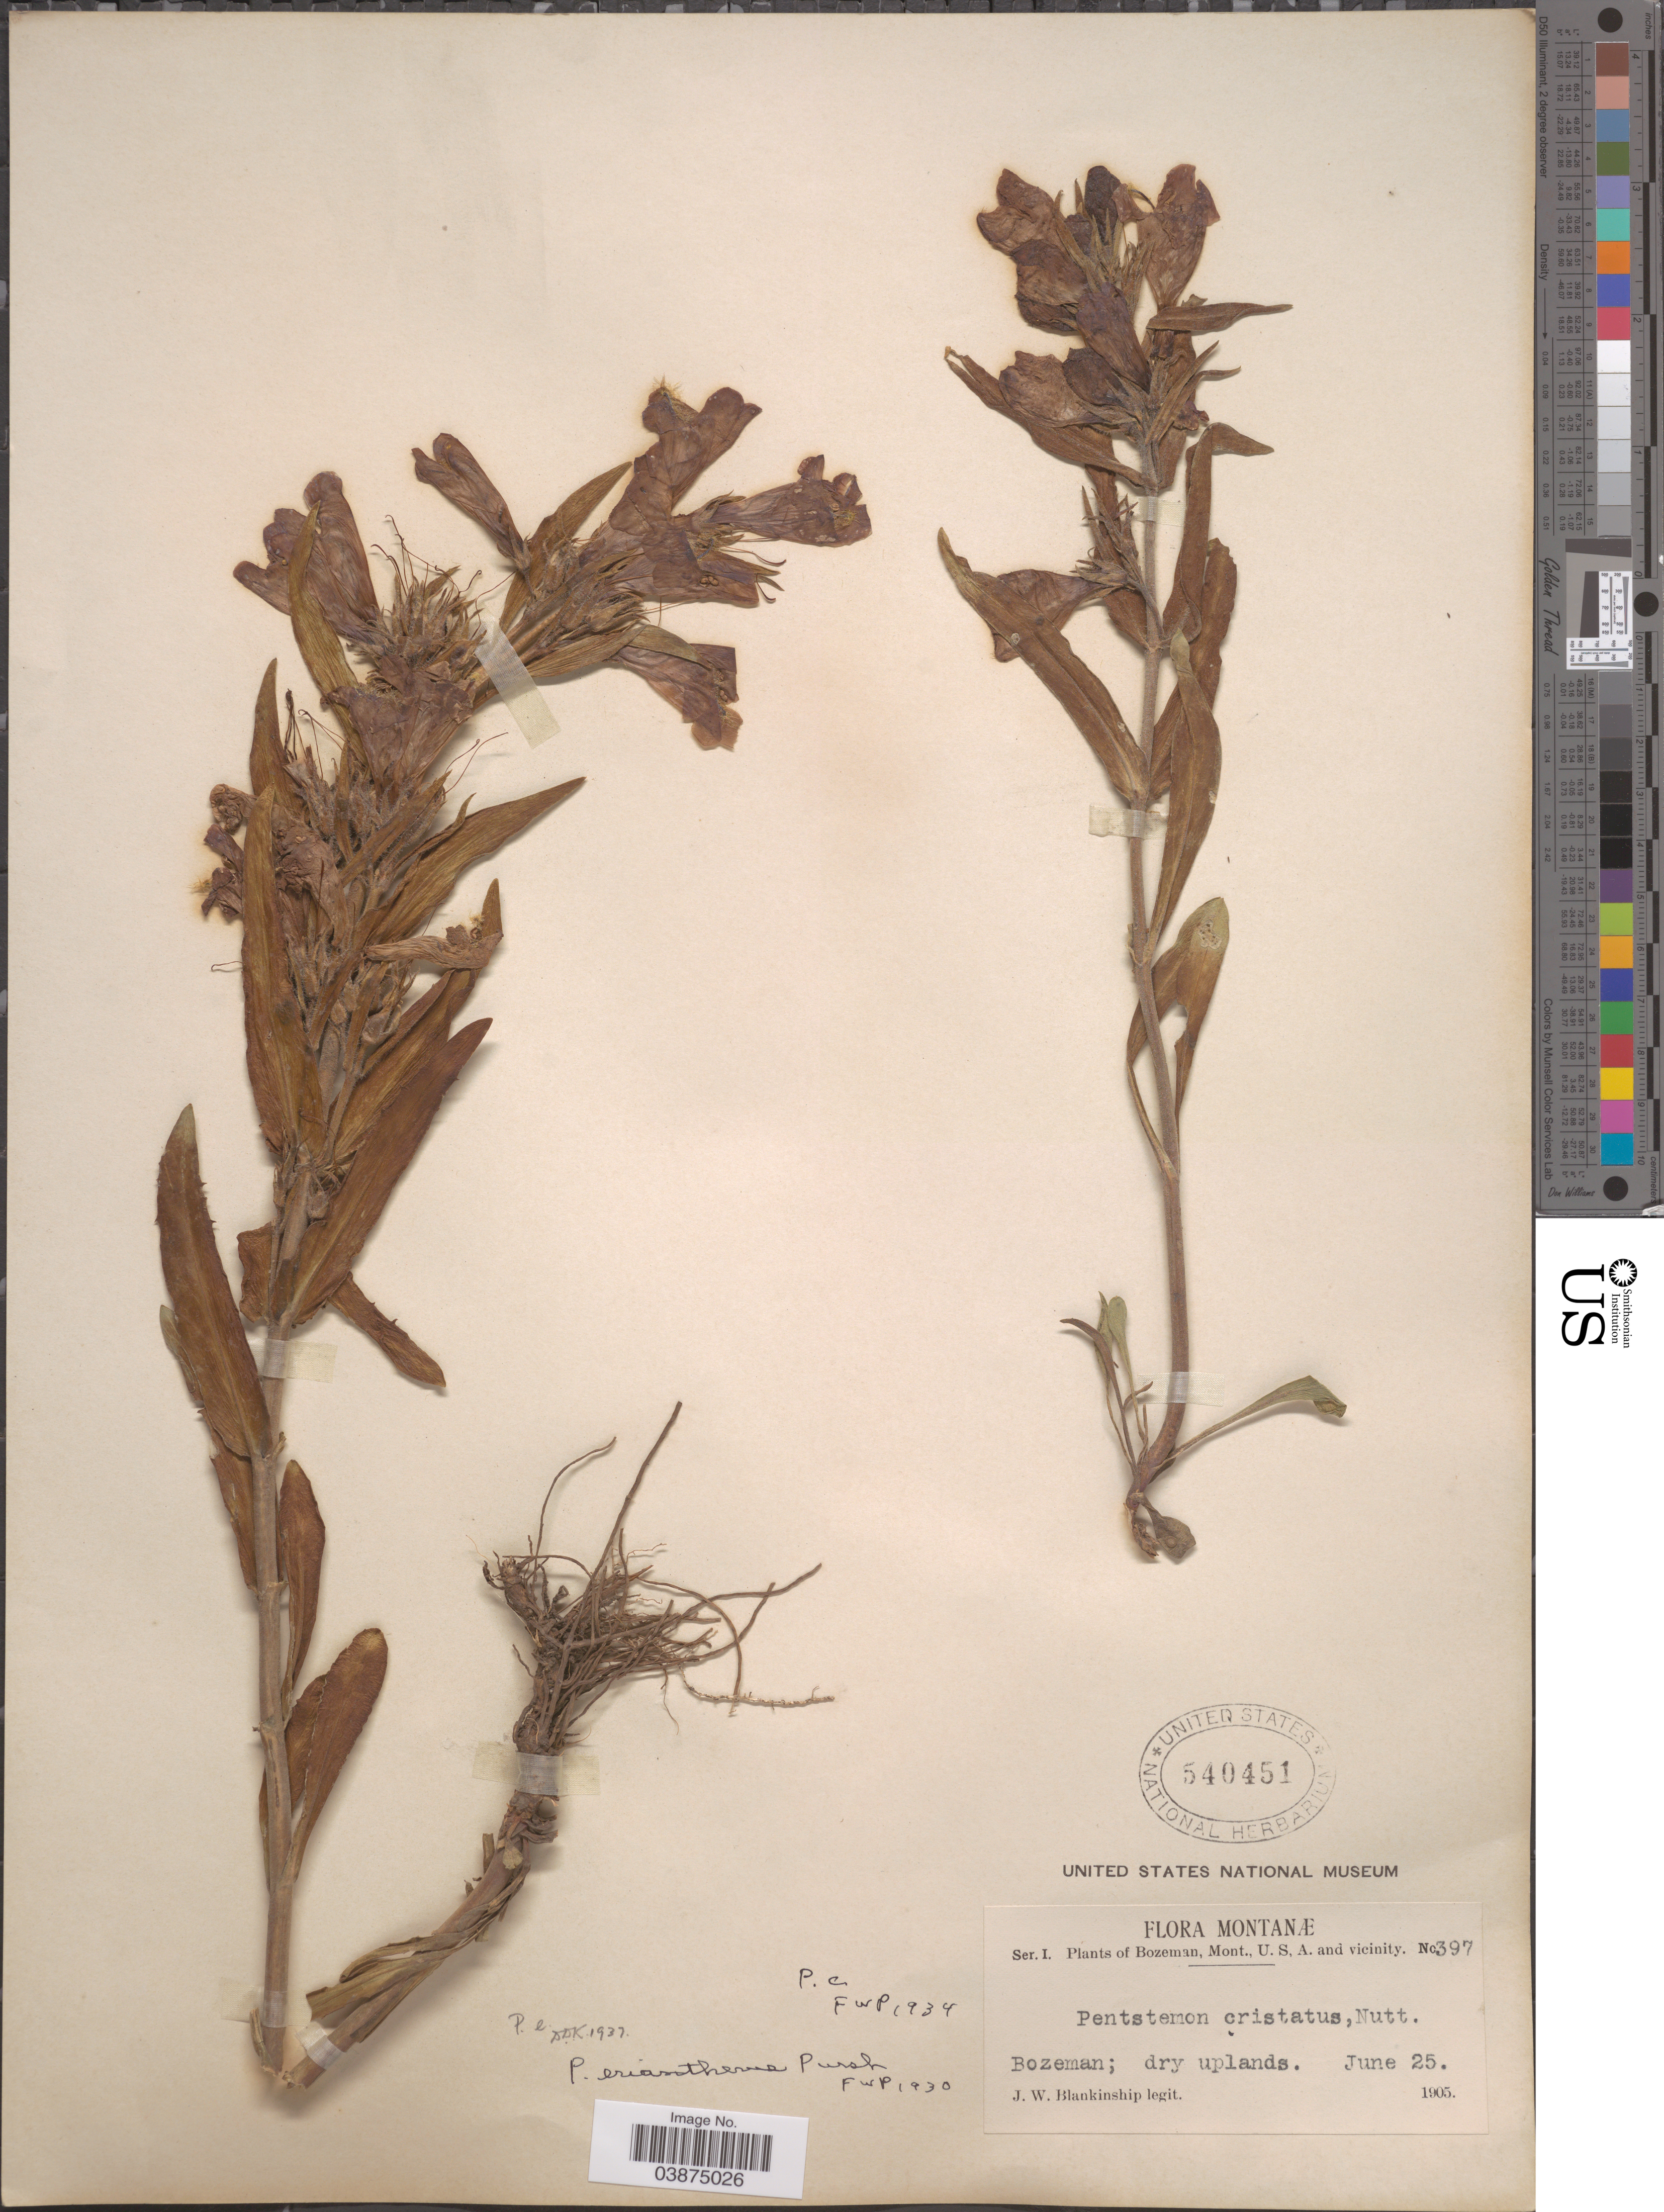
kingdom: Plantae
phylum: Tracheophyta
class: Magnoliopsida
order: Lamiales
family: Plantaginaceae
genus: Penstemon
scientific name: Penstemon eriantherus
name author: Pursh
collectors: J. W. Blankinship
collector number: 397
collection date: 1905-06-25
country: United States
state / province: Montana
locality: Bozeman and vicinity.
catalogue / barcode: US 540451